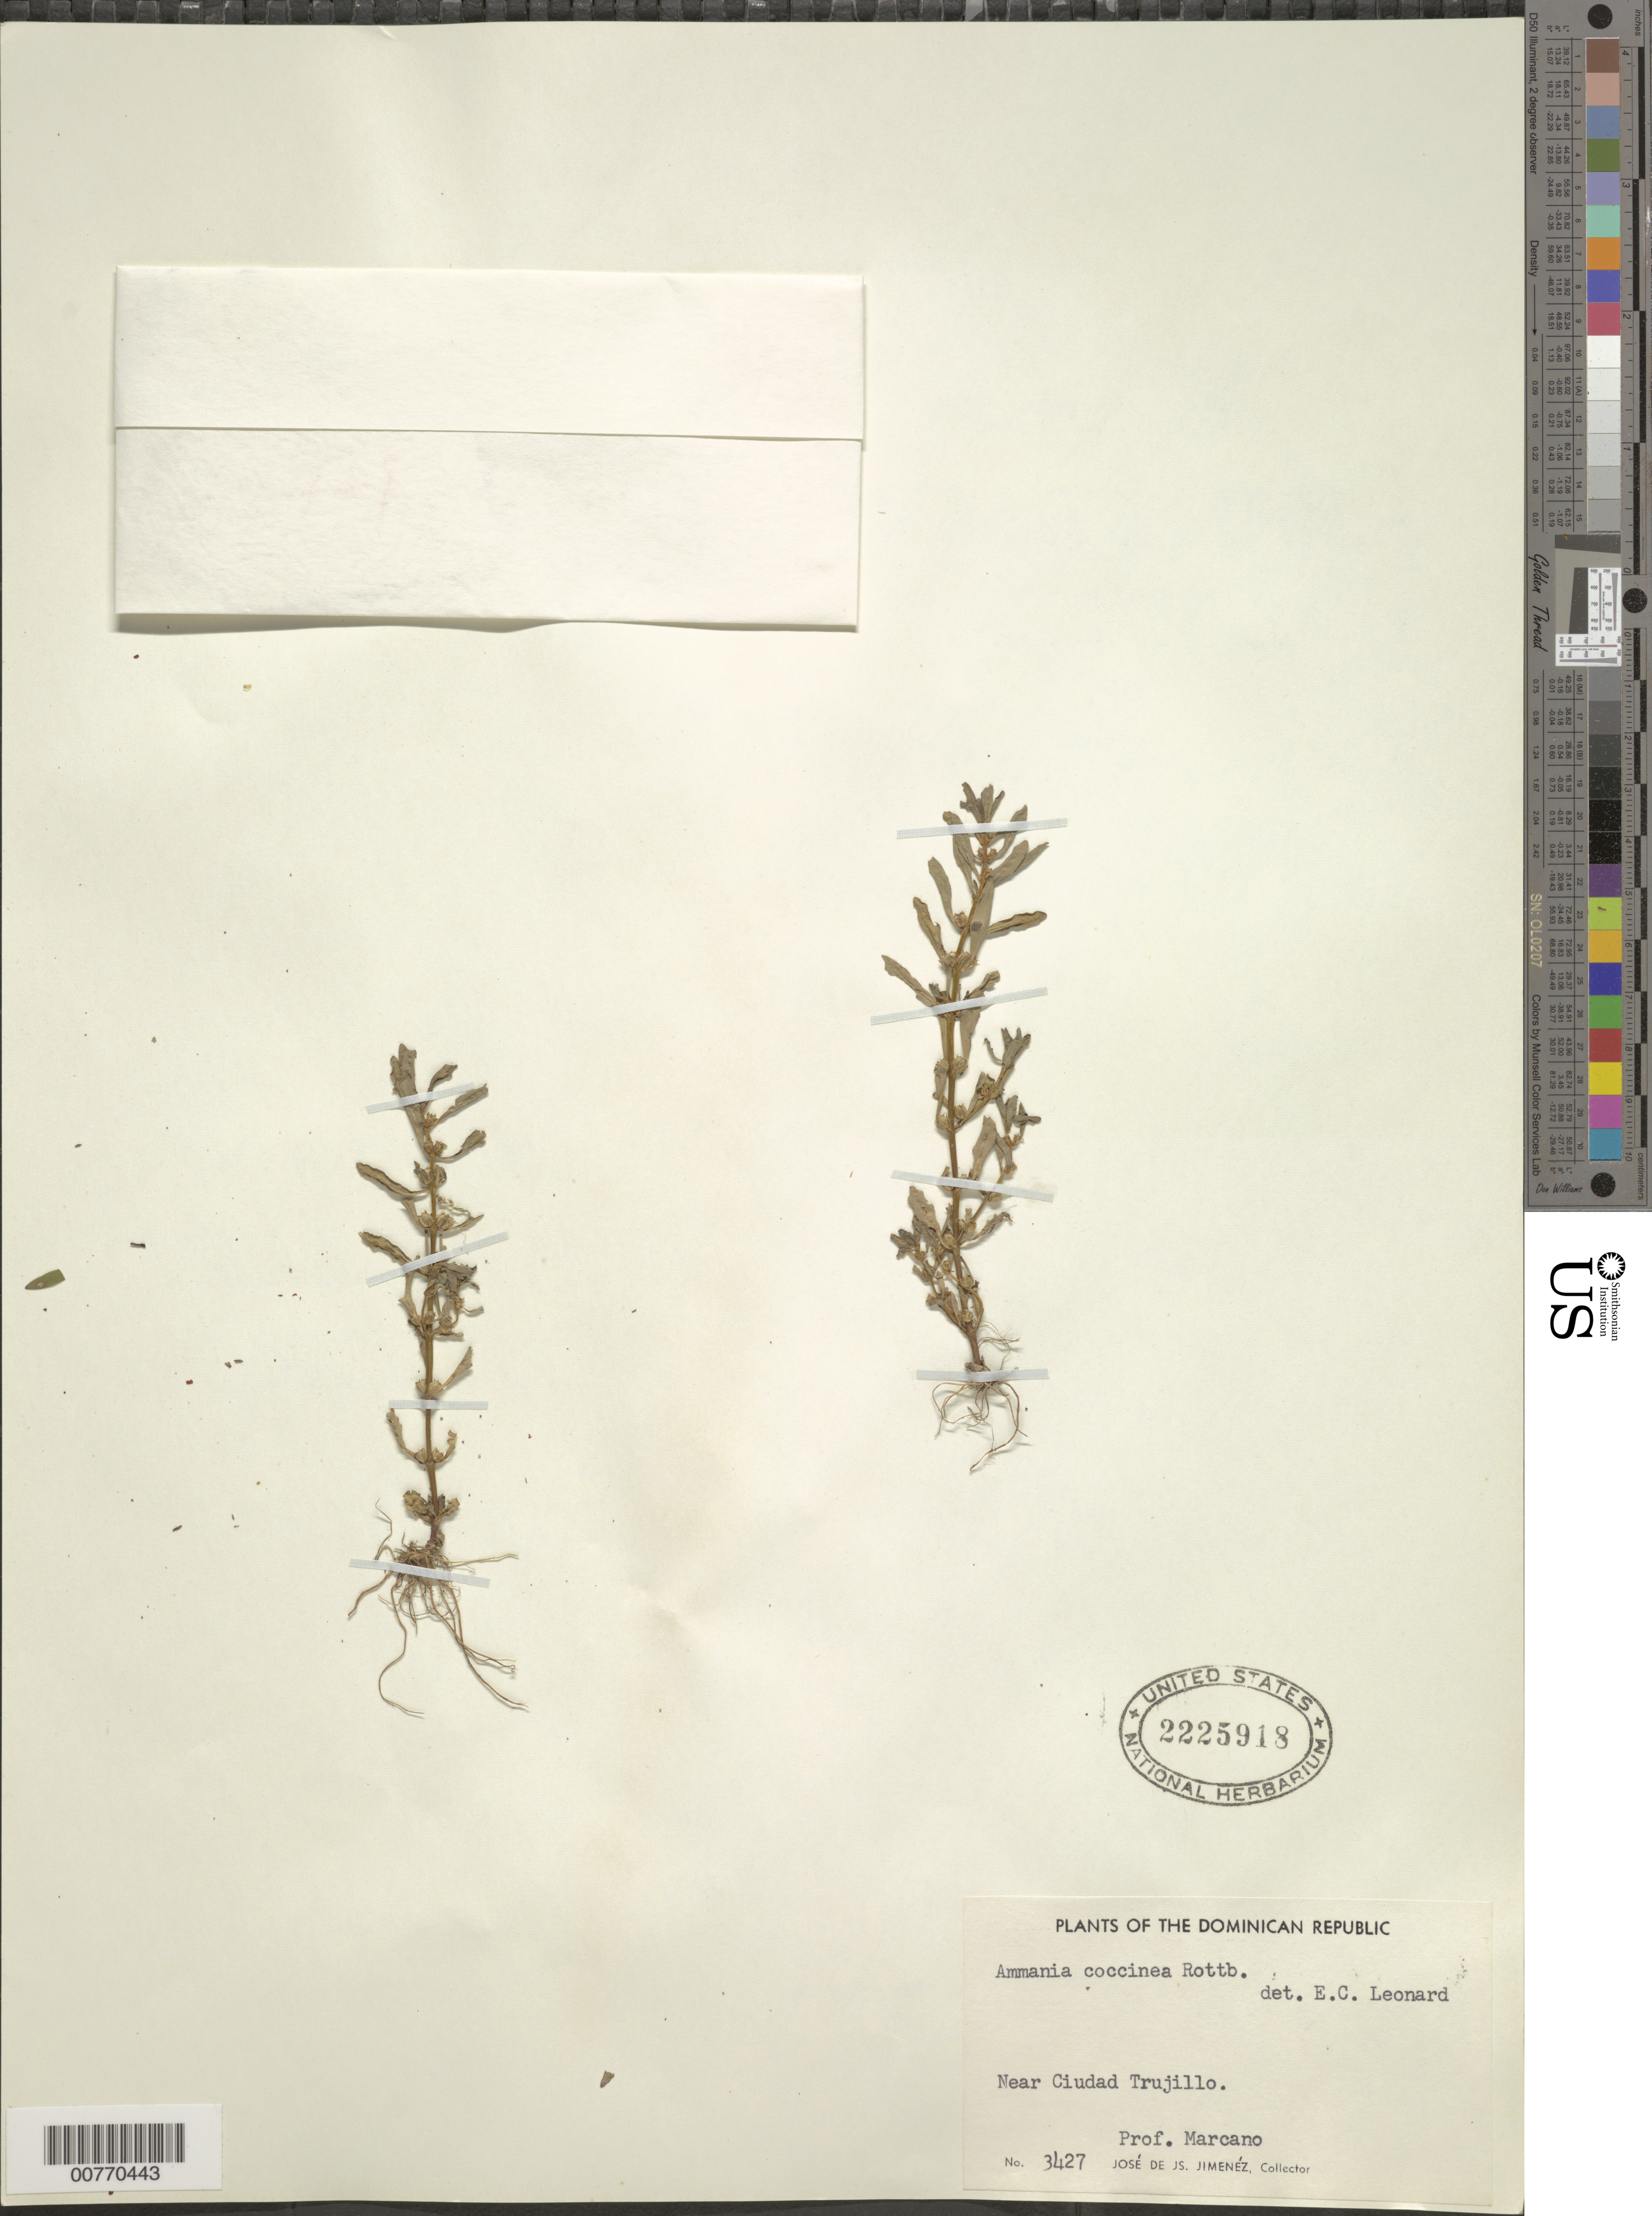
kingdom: Plantae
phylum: Tracheophyta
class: Magnoliopsida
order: Myrtales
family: Lythraceae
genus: Ammannia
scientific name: Ammannia coccinea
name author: Rottb.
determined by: Leonard, Emery C., (US)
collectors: E. J. Marcano F. & J. J. Jiménez Almonte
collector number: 3427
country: Dominican Republic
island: Hispaniola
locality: Near Ciudad Trujillo.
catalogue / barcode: US 2225918